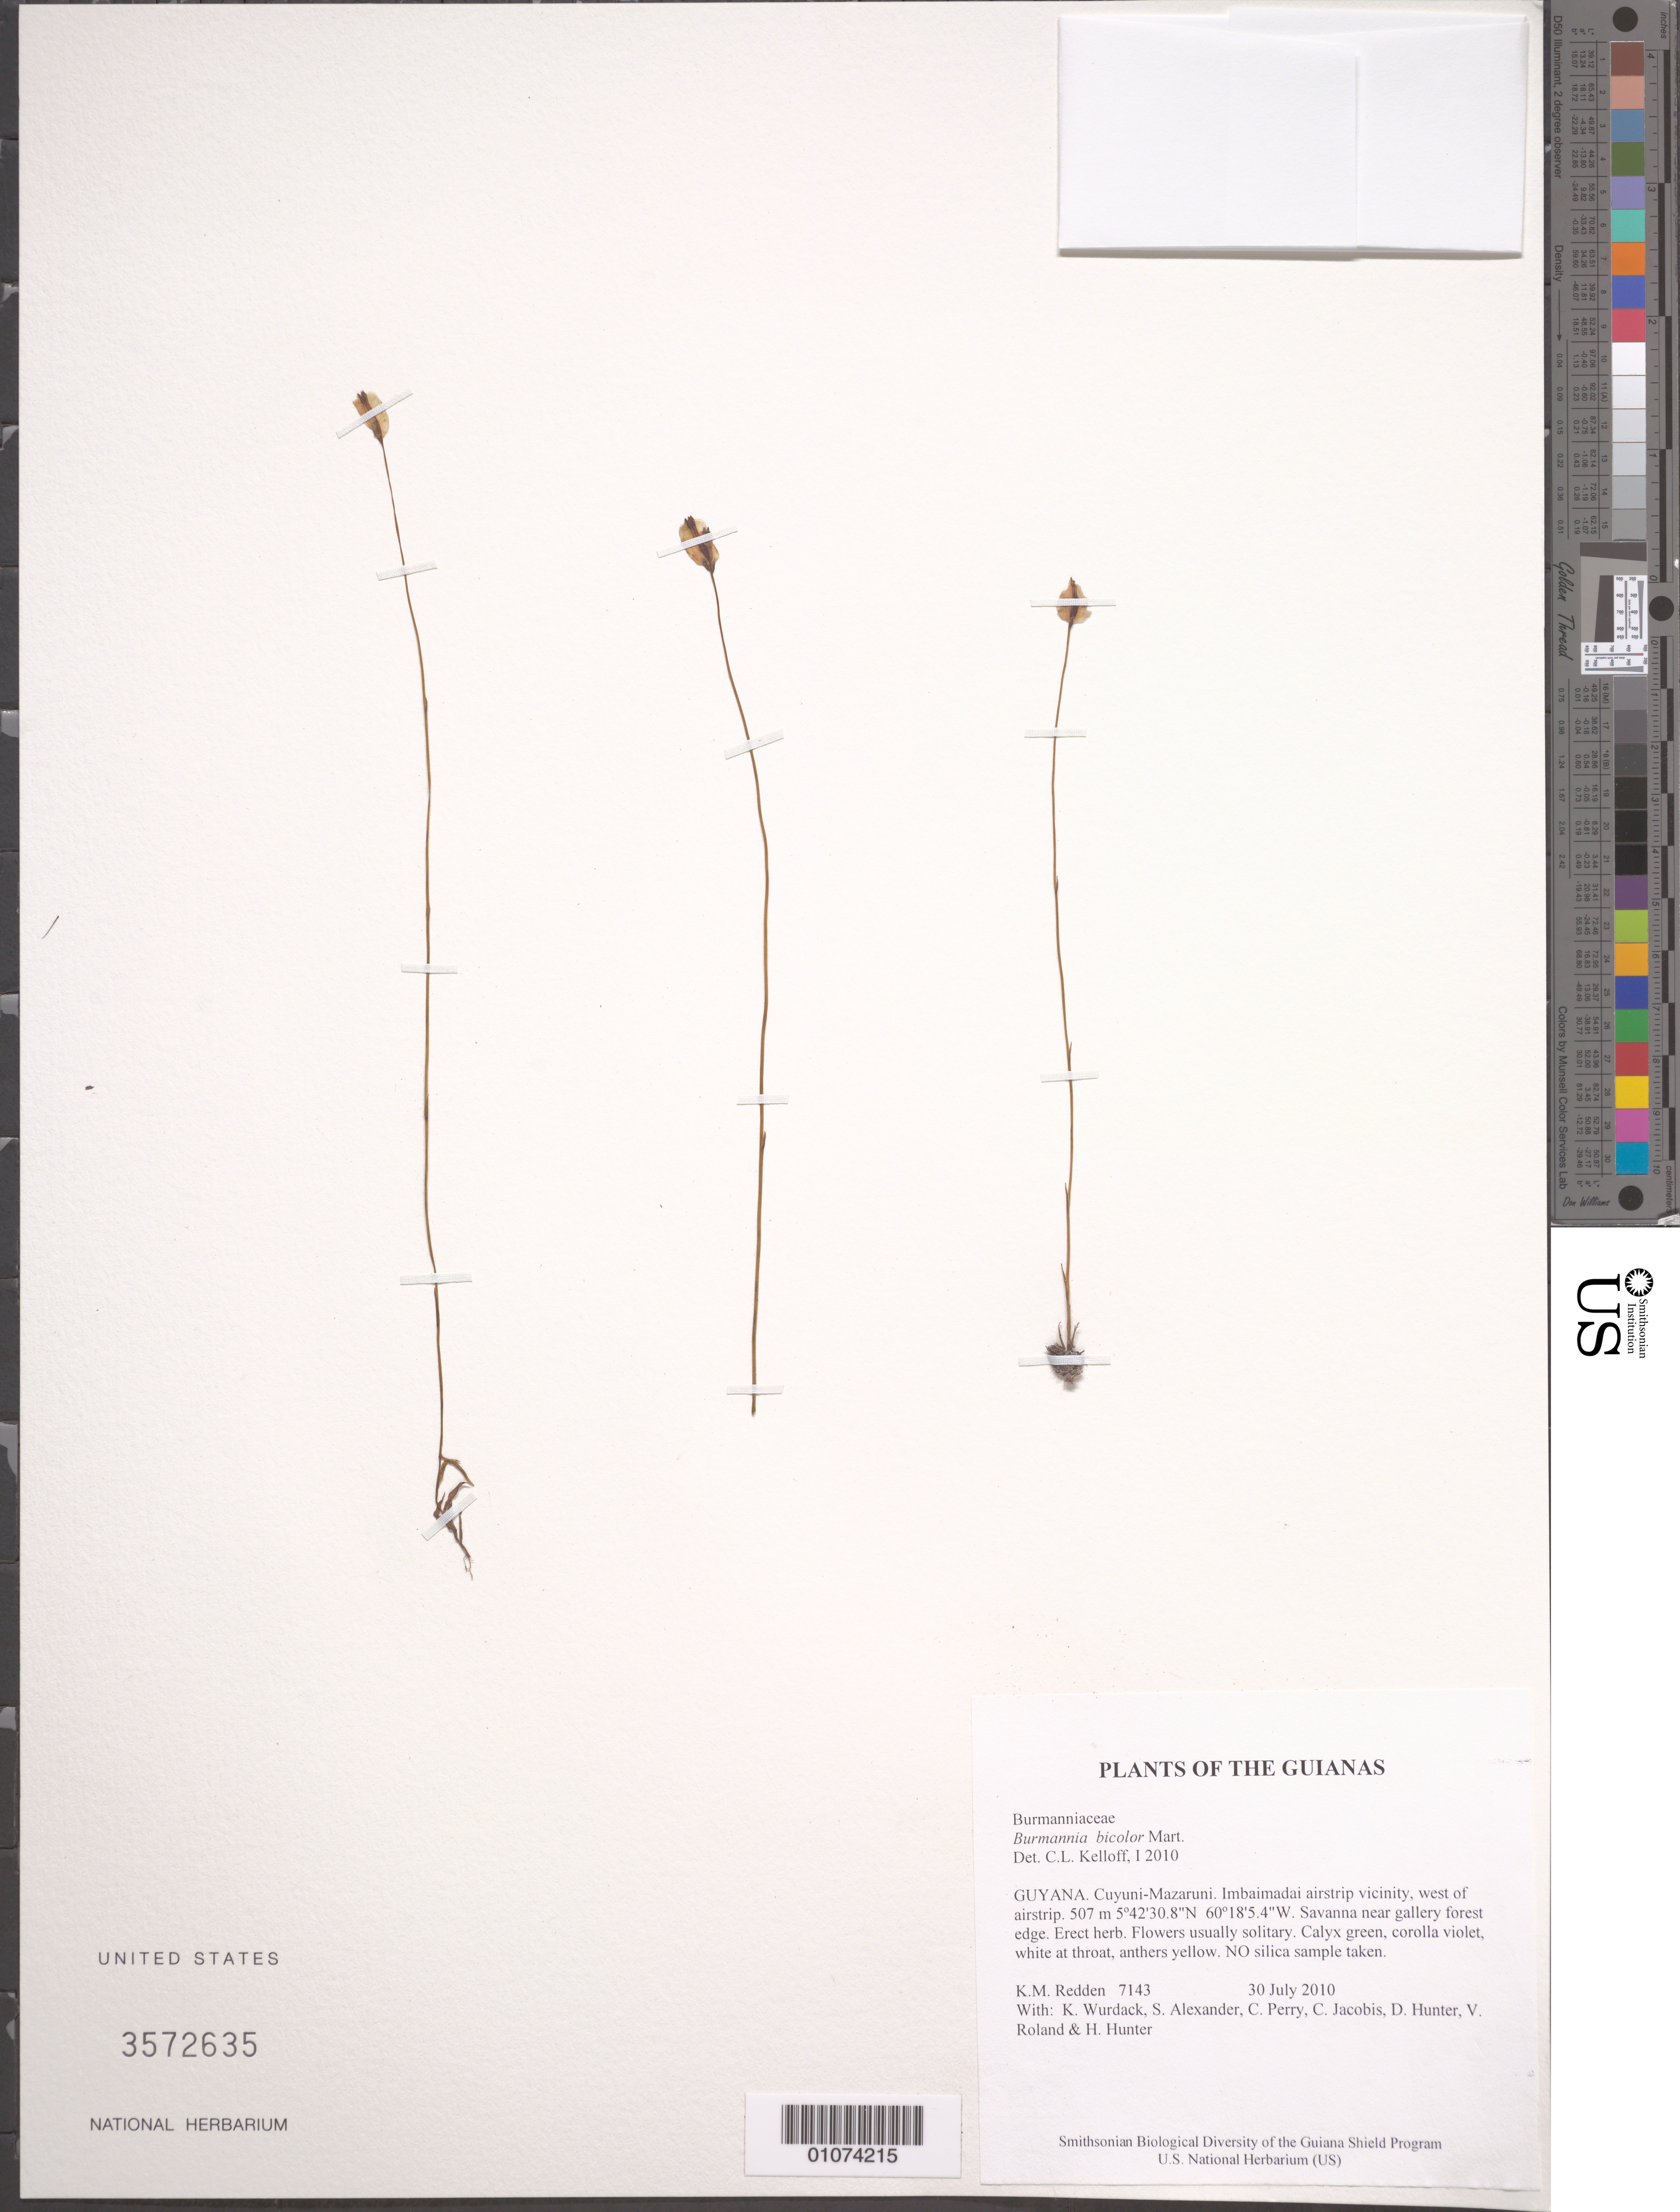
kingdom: Plantae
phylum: Tracheophyta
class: Liliopsida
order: Dioscoreales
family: Burmanniaceae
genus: Burmannia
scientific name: Burmannia bicolor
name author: Mart.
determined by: Kelloff, Carol L., (US), Smithsonian Institution - National Museum of Natural History (UNITED STATES)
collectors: K. M. Redden, K. Wurdack, S. N. Alexander, C. Perry, C. Jacobis, D. Hunter, V. Roland & H. Hunter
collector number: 7143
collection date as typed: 30 July 2010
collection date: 2010-07-30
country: Guyana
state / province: Cuyuni-Mazaruni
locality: Imbaimadai airstrip vicinity, west of airstrip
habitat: Savanna near gallery forest edge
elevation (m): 507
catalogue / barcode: US 3572635